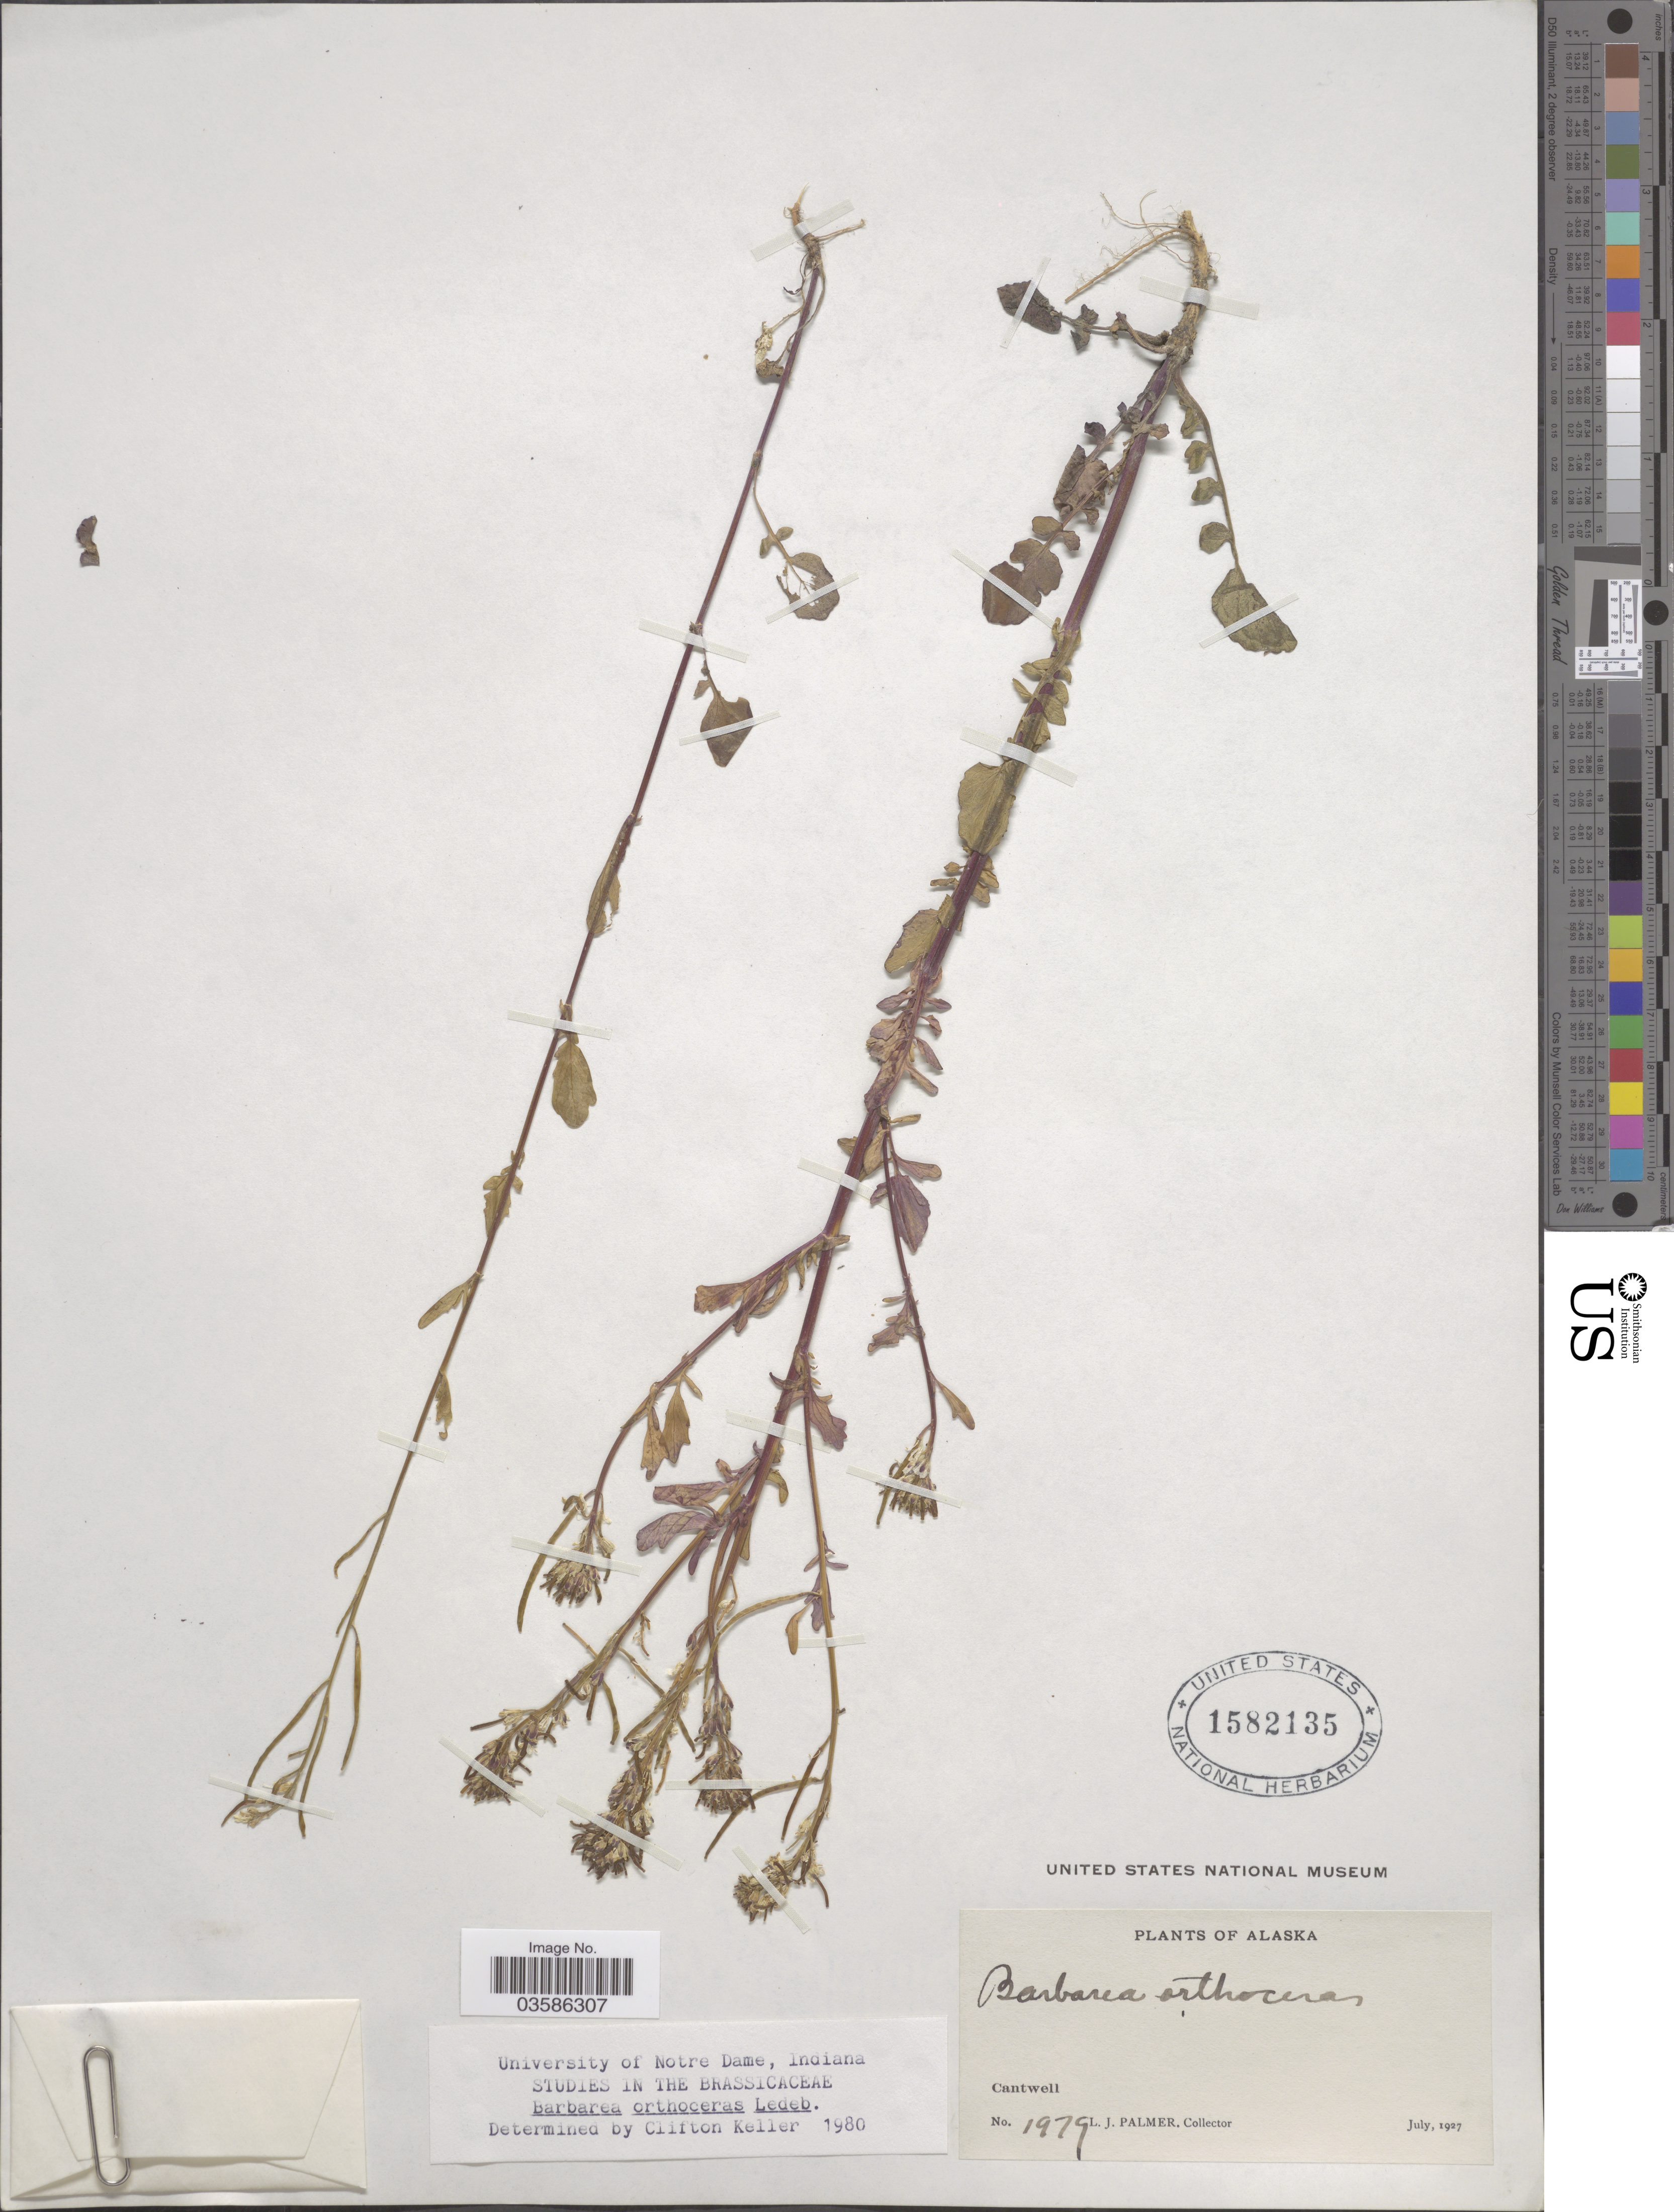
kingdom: Plantae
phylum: Tracheophyta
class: Magnoliopsida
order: Brassicales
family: Brassicaceae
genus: Barbarea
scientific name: Barbarea orthoceras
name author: Ledeb.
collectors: L. J. Palmer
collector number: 1979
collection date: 1927-07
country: United States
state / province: Alaska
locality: Cantwell.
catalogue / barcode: US 1582135